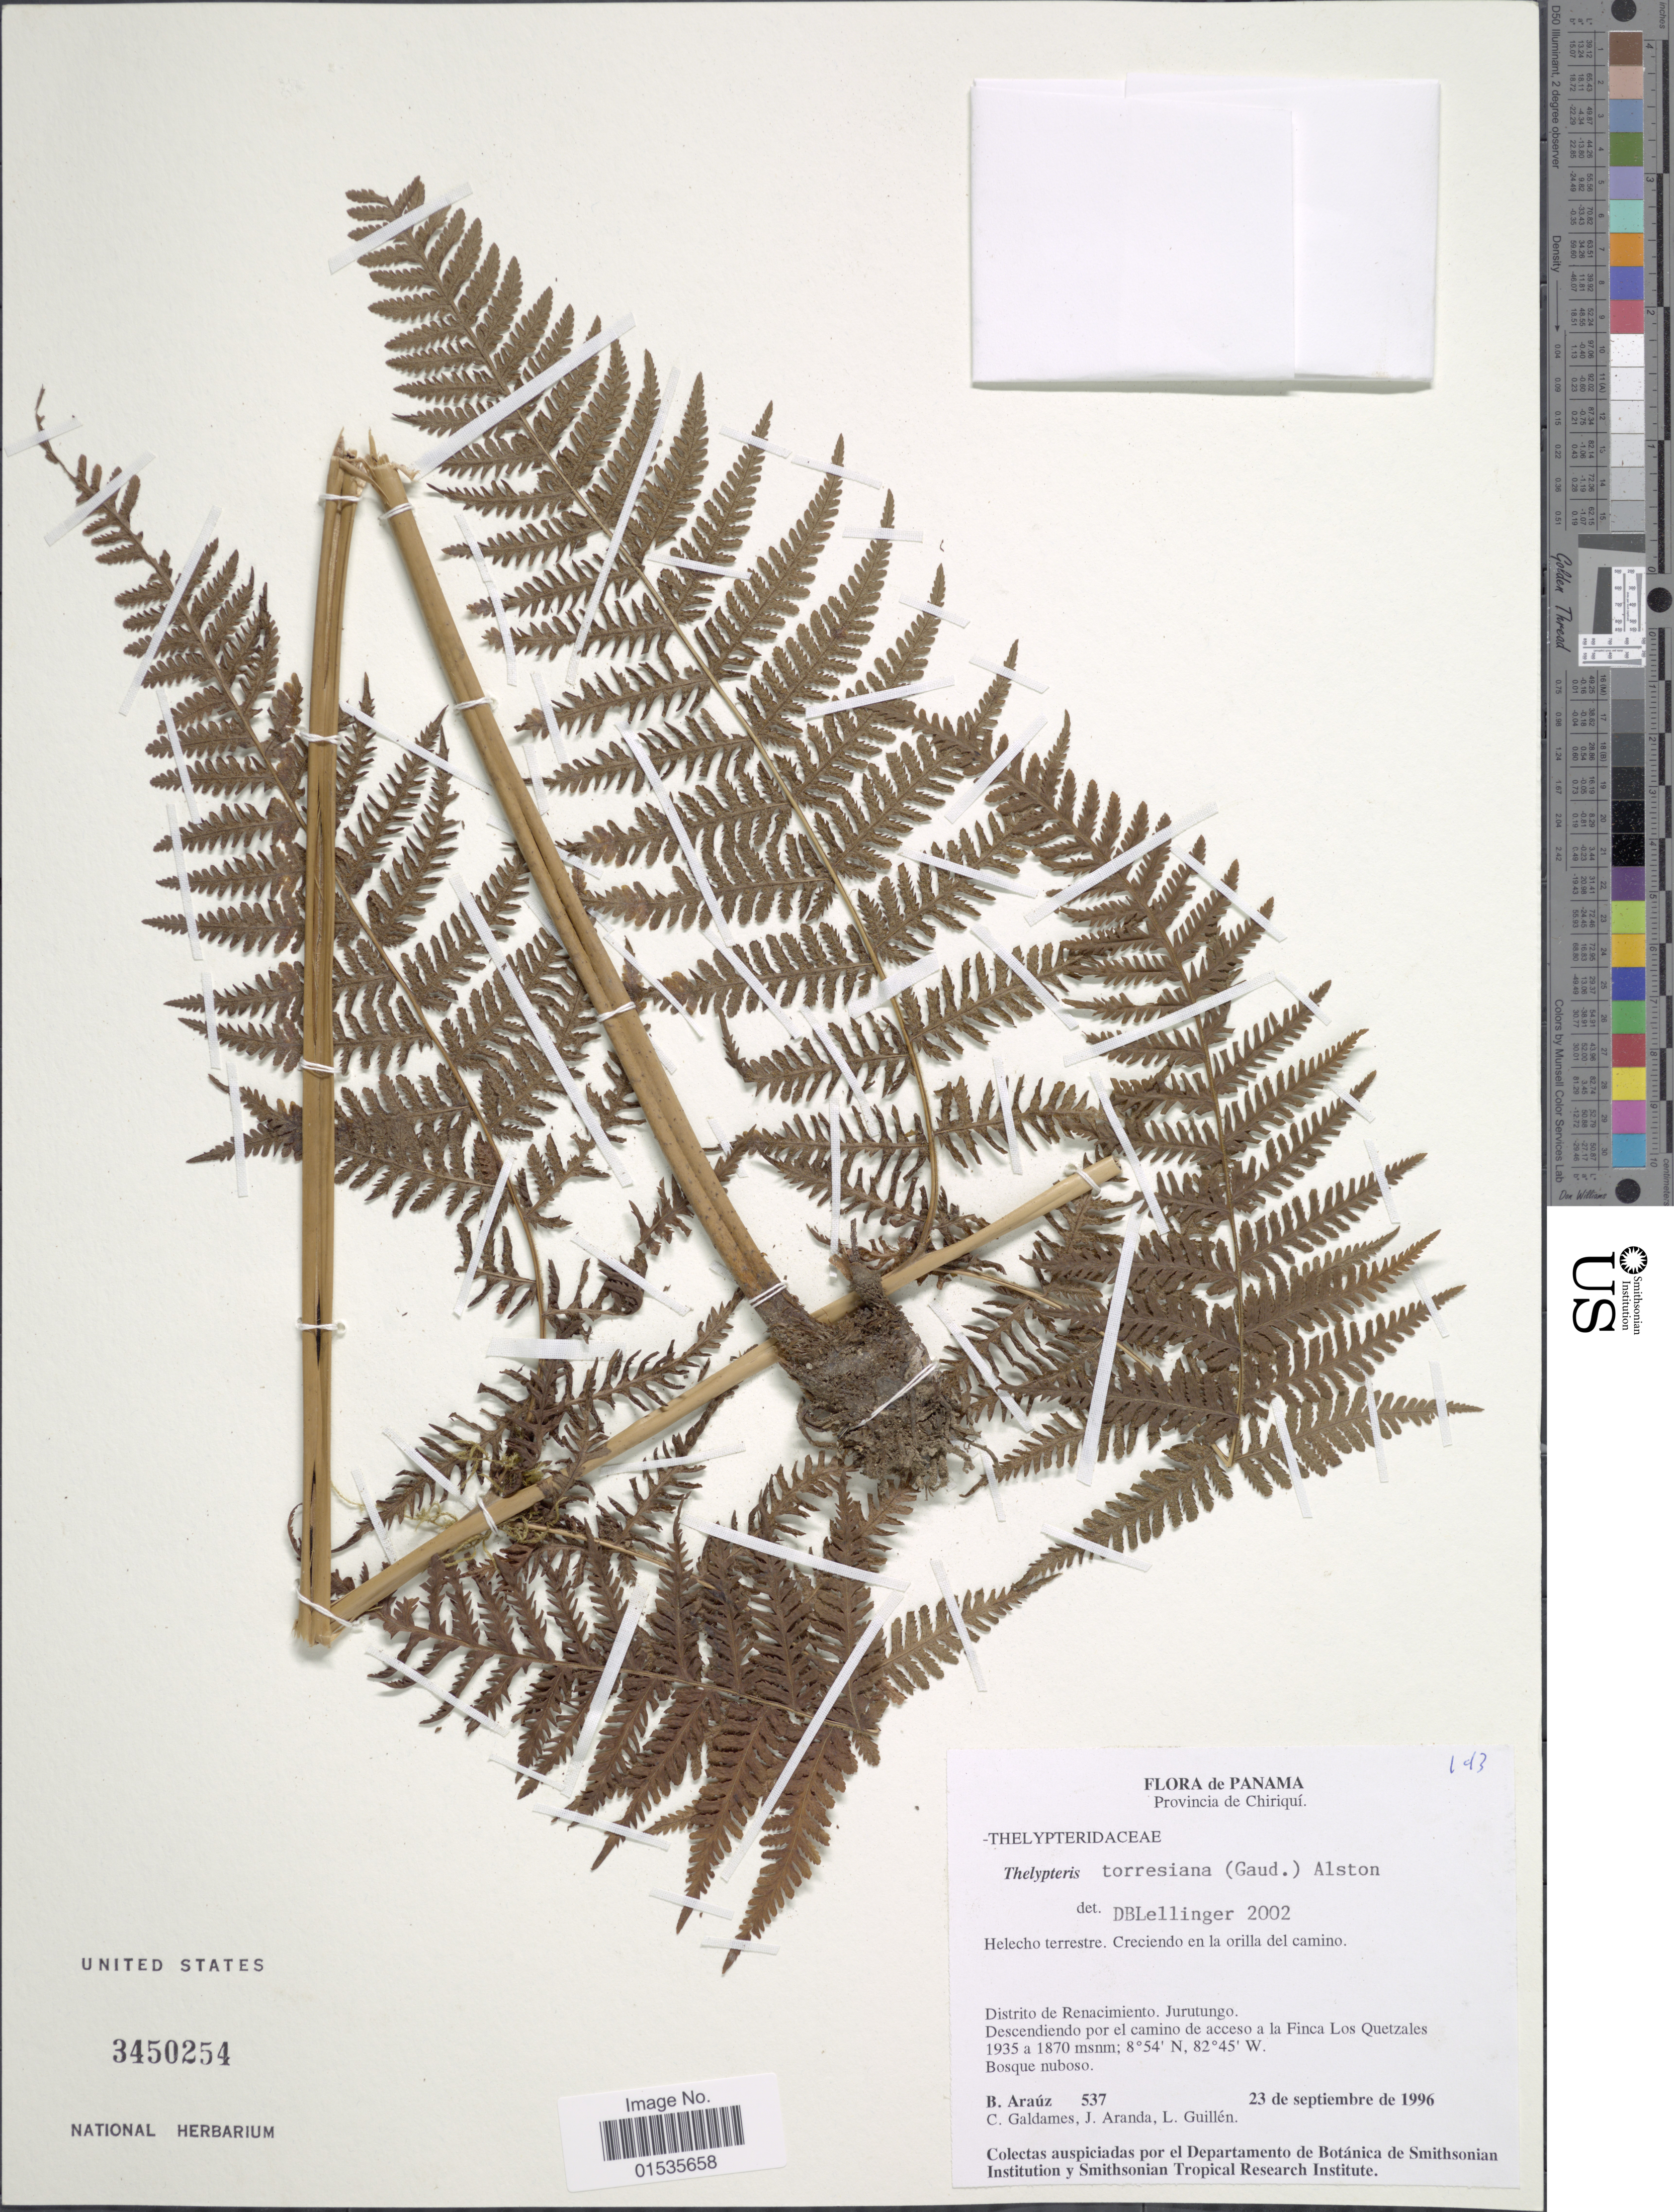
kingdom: Plantae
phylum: Tracheophyta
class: Polypodiopsida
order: Polypodiales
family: Thelypteridaceae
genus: Macrothelypteris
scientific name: Macrothelypteris torresiana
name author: (Gaudich.) Ching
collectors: B. Araúz, C. Galdames, J. Aranda & L. Guillén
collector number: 537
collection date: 1996-09-23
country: Panama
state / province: Chiriqui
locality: Panama, Provincia de Chiriqui. Distrito de Renancimiento, Jurutungo, Descendiento por el camino de acceso a la Finca Los Quetzales.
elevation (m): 1870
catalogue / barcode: US 3450254